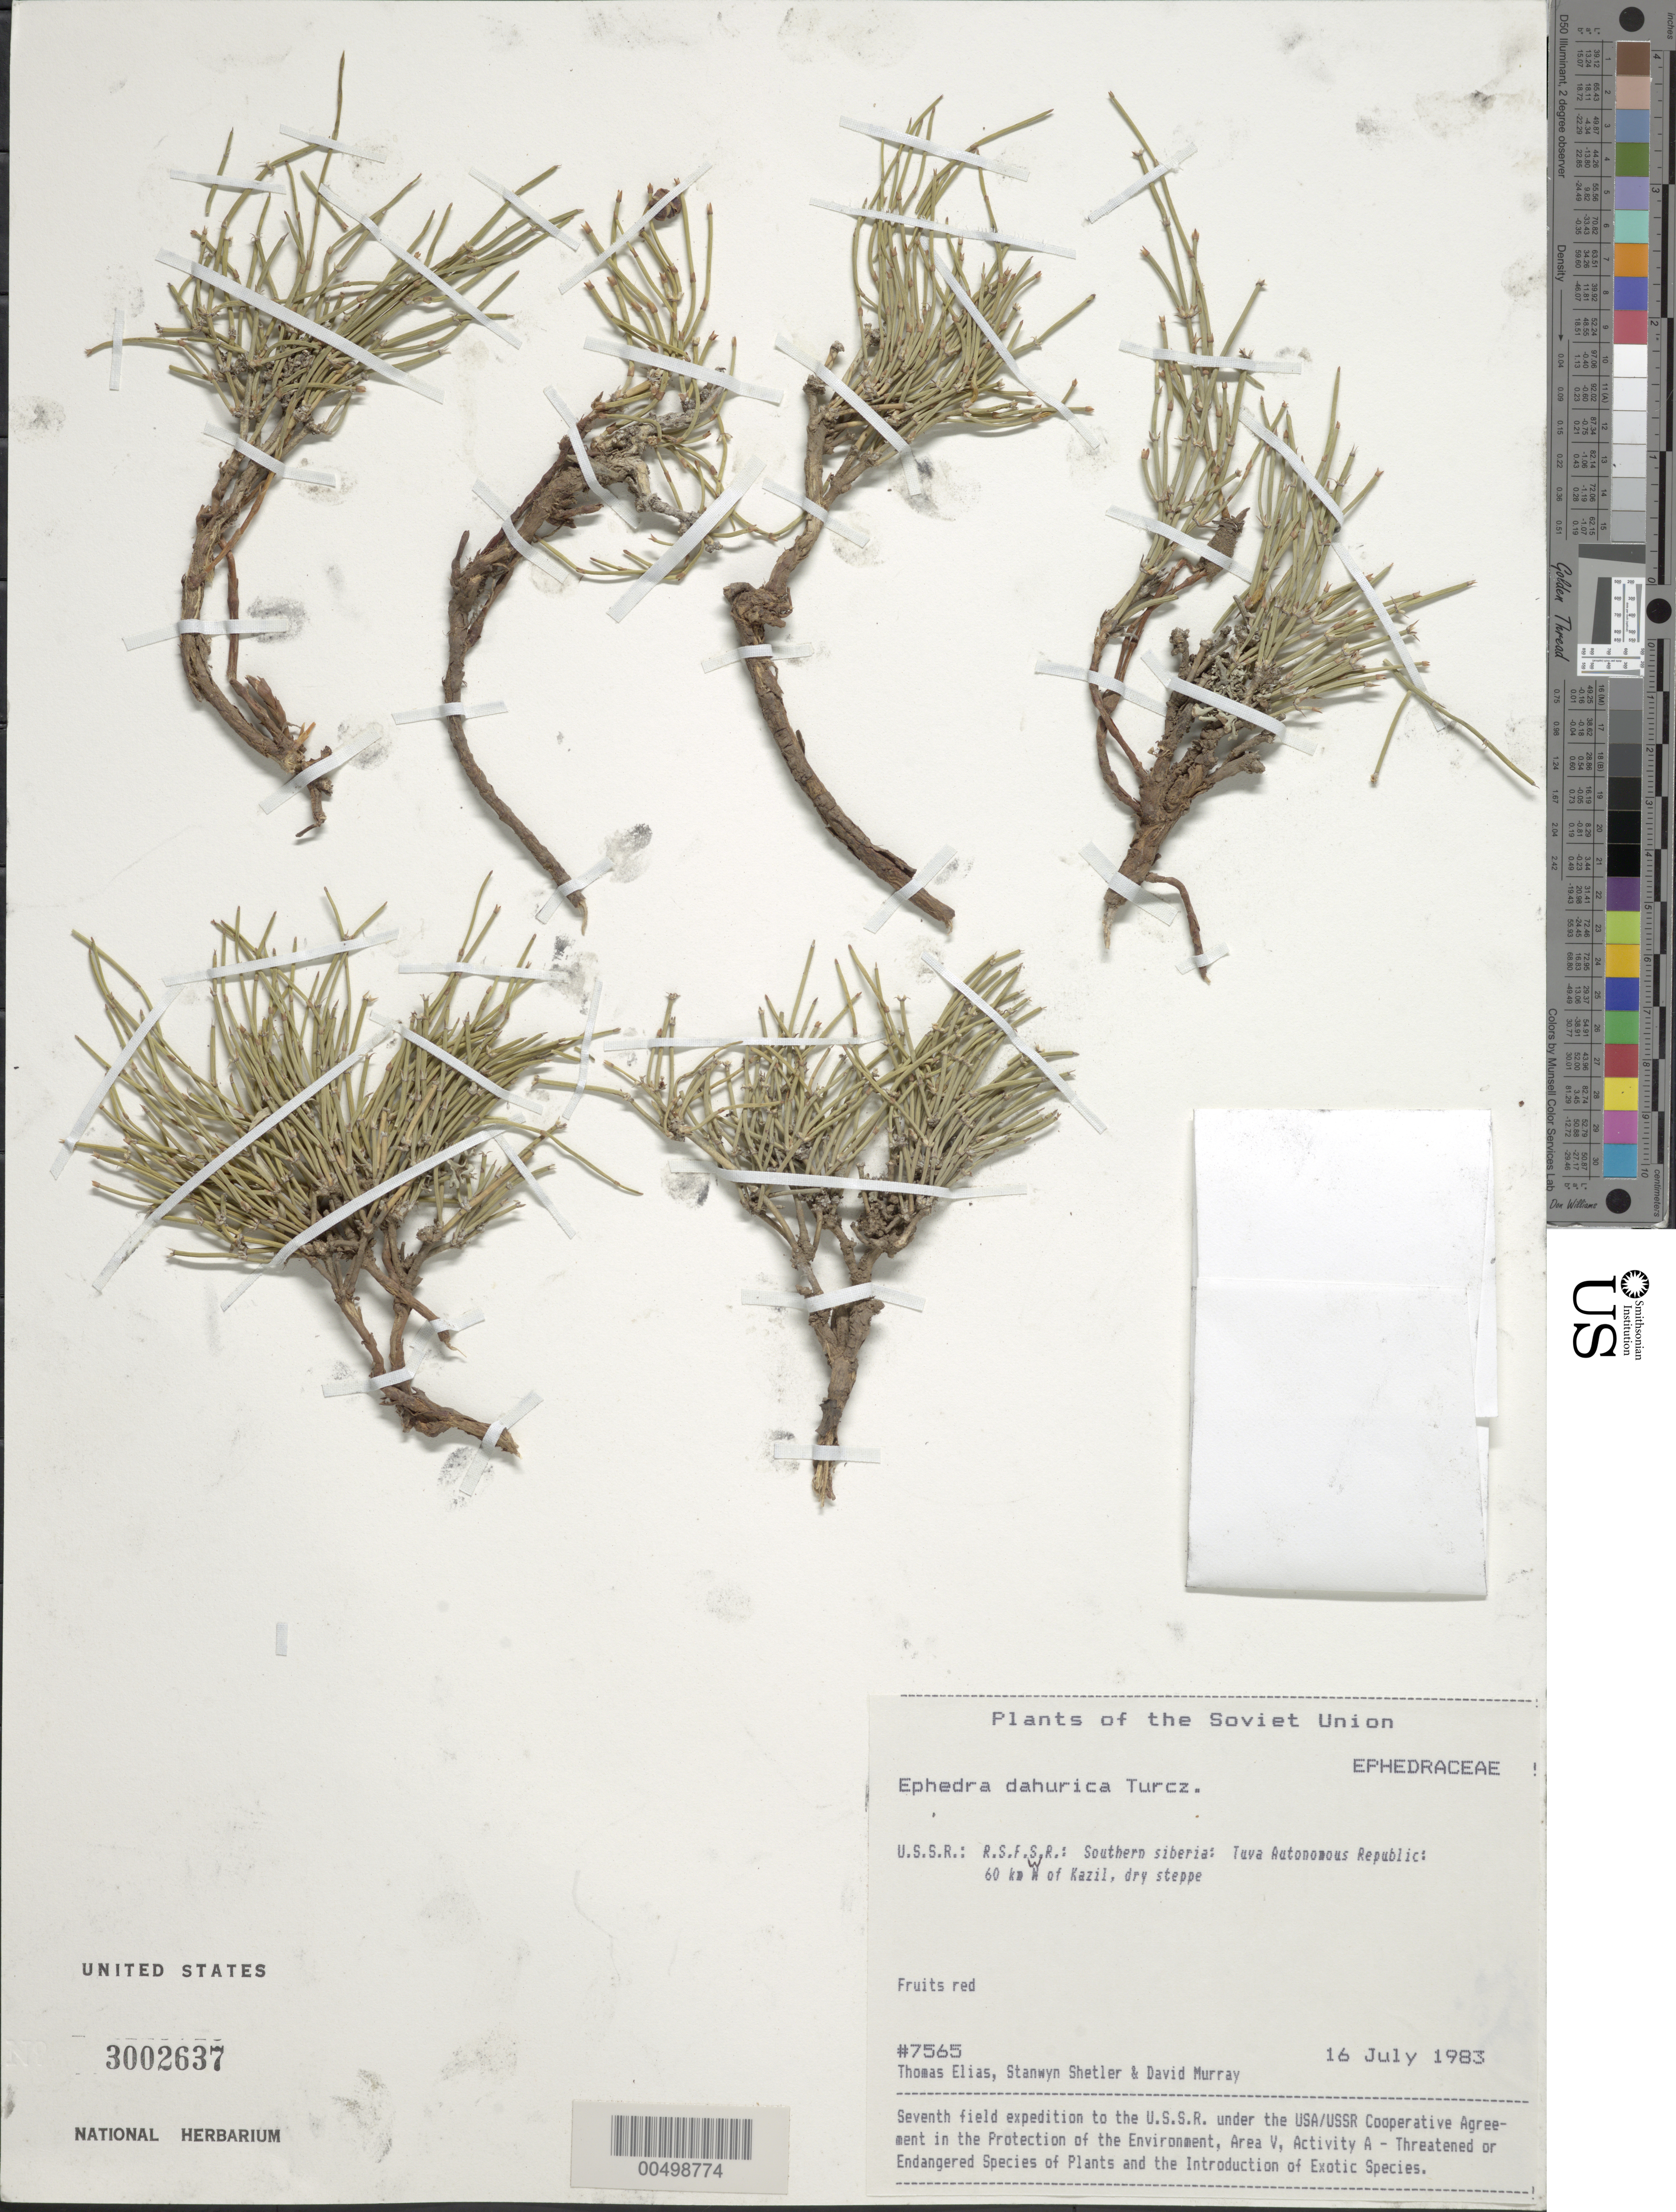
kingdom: Plantae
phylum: Tracheophyta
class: Gnetopsida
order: Ephedrales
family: Ephedraceae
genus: Ephedra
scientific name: Ephedra dahurica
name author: Turcz.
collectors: T. Elias, S. Shetler & D. F. Murray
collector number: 7565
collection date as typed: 16 Jul 1983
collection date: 1983-07-16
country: Russian Federation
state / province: Tuva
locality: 60 km W of Kazil [Kyzyl]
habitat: dry steppe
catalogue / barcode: US 3002637